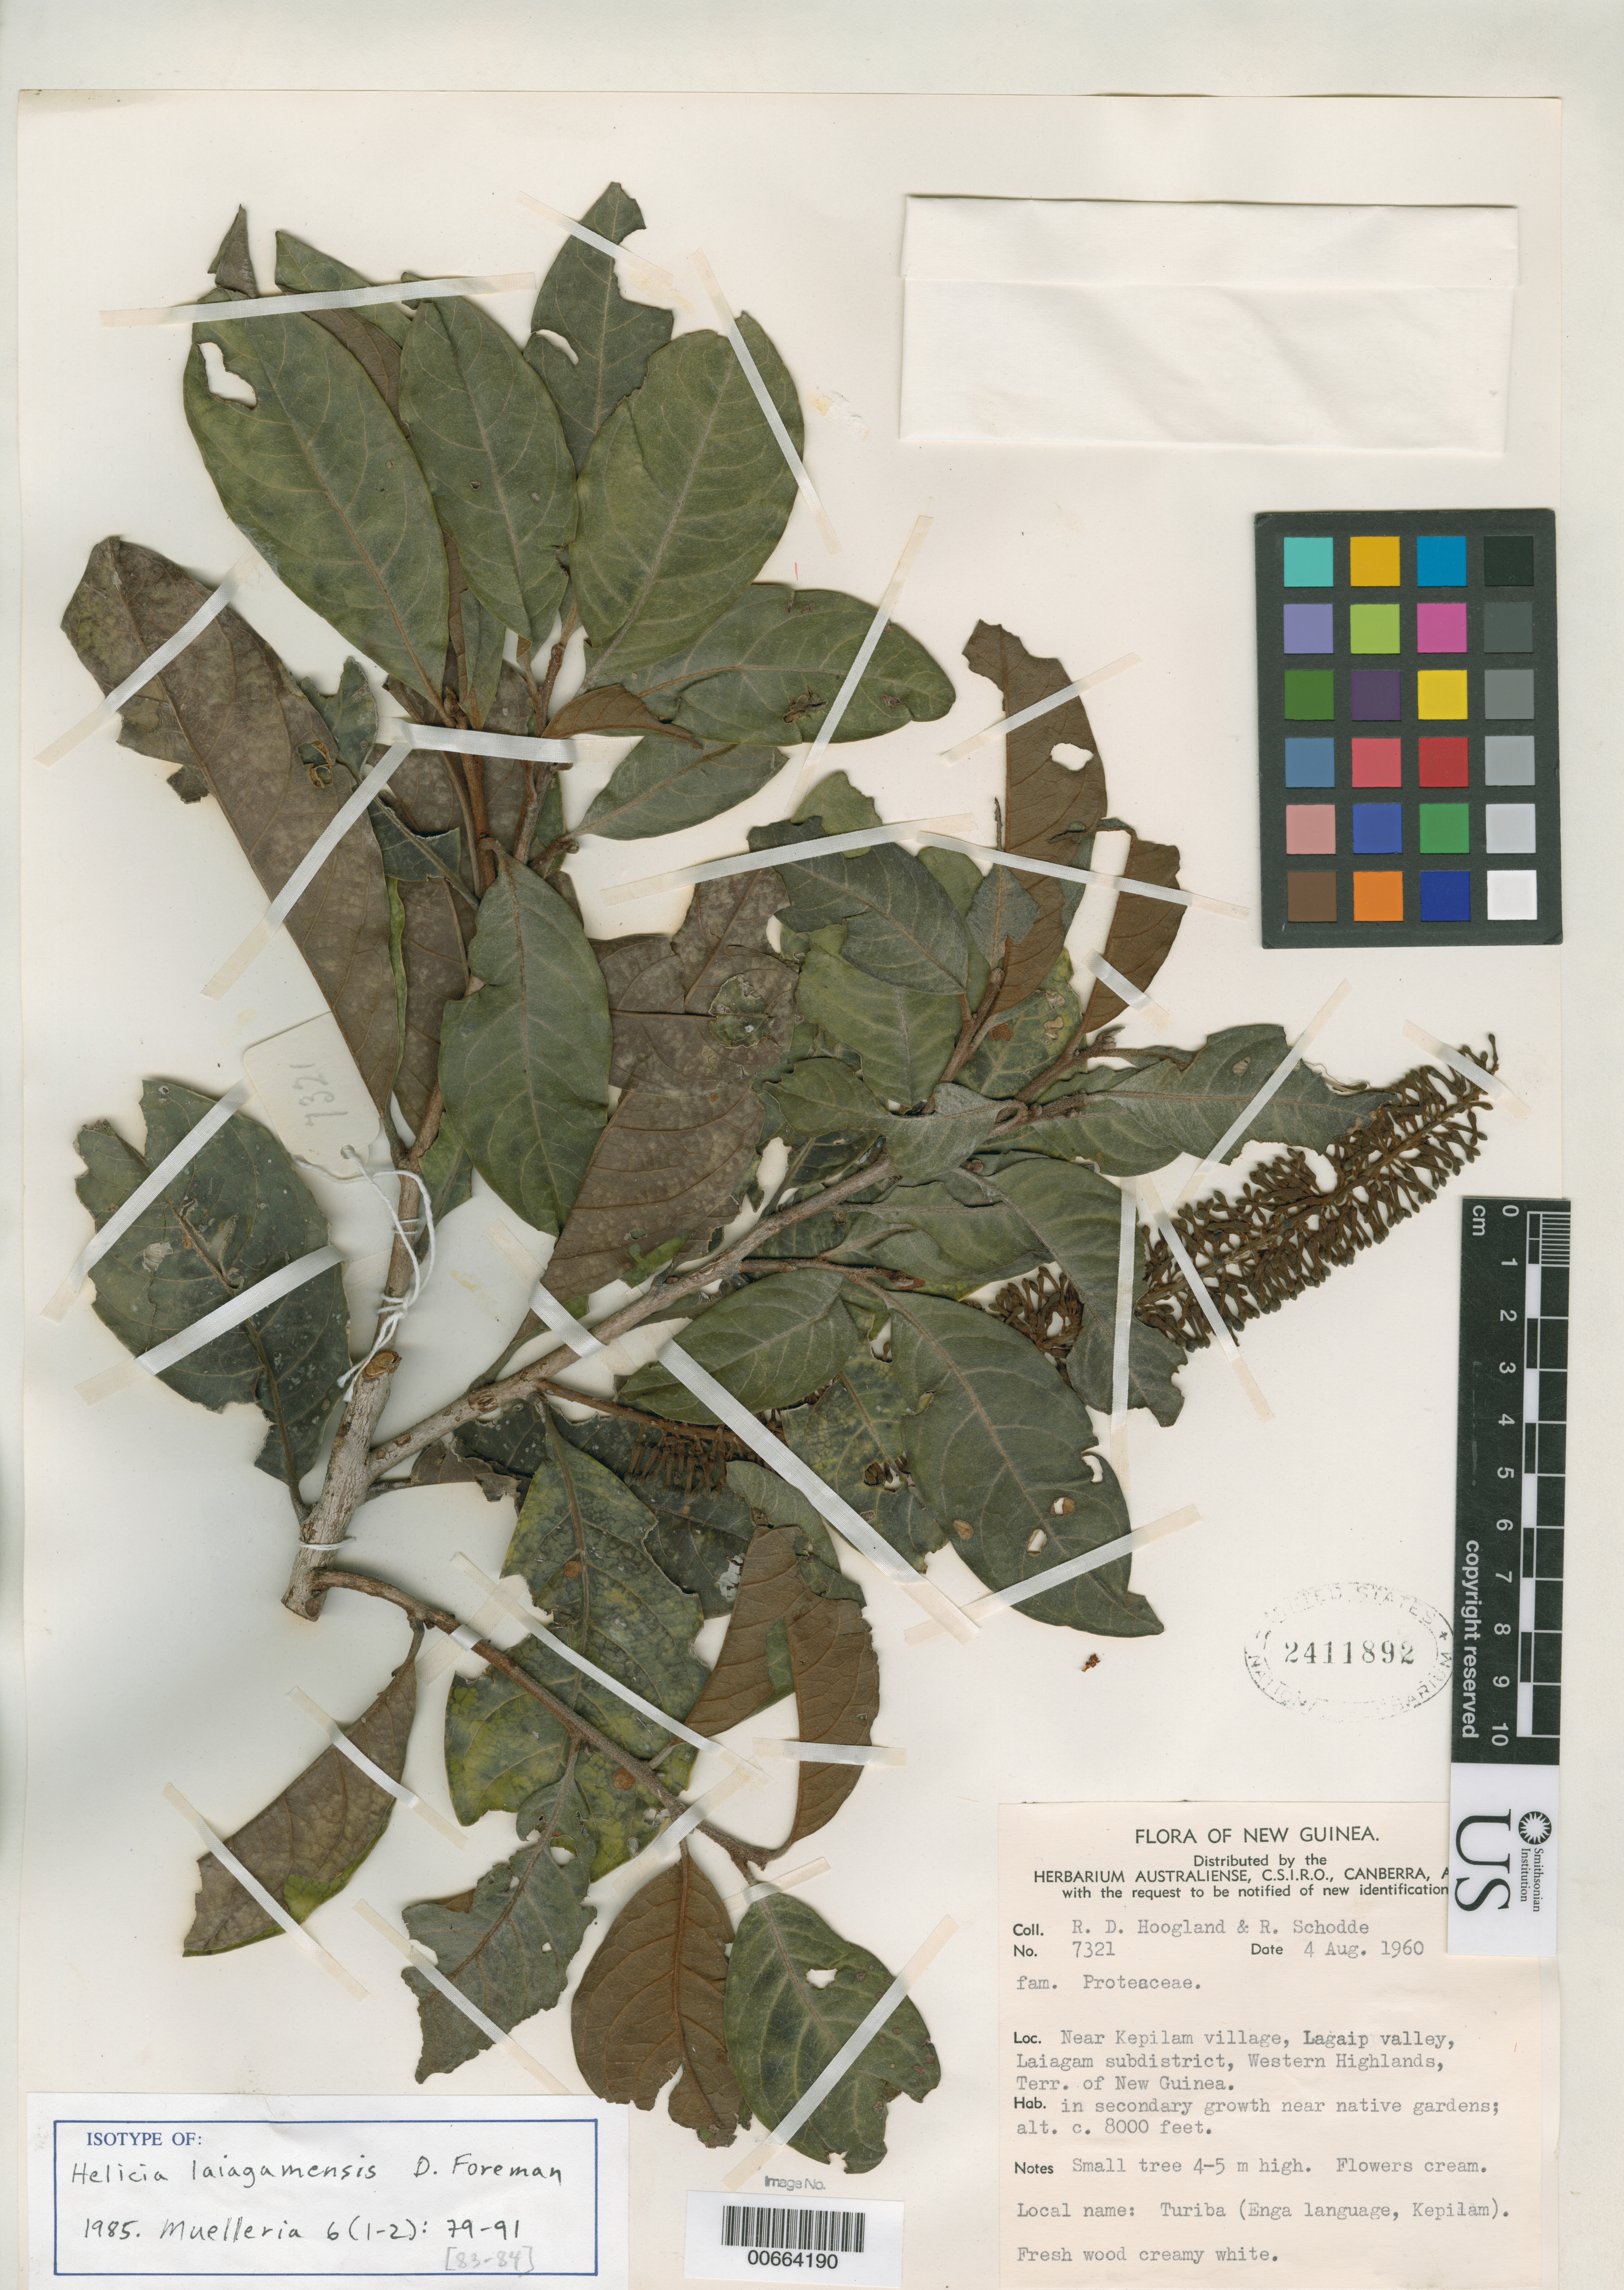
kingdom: Plantae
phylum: Tracheophyta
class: Magnoliopsida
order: Proteales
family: Proteaceae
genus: Helicia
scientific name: Helicia laiagamensis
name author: Foreman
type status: Isotype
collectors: R. D. Hoogland & R. Schodde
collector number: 7321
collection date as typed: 04 Aug 1960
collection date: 1960-08-04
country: Papua New Guinea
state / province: Enga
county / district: Laiagam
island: New Guinea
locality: Near Kepilam village, Lagaip valley.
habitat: In secondary growth near native gardens.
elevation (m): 2438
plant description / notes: Common name: Turiba (Enga language, Kepilam)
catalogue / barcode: US 2411892